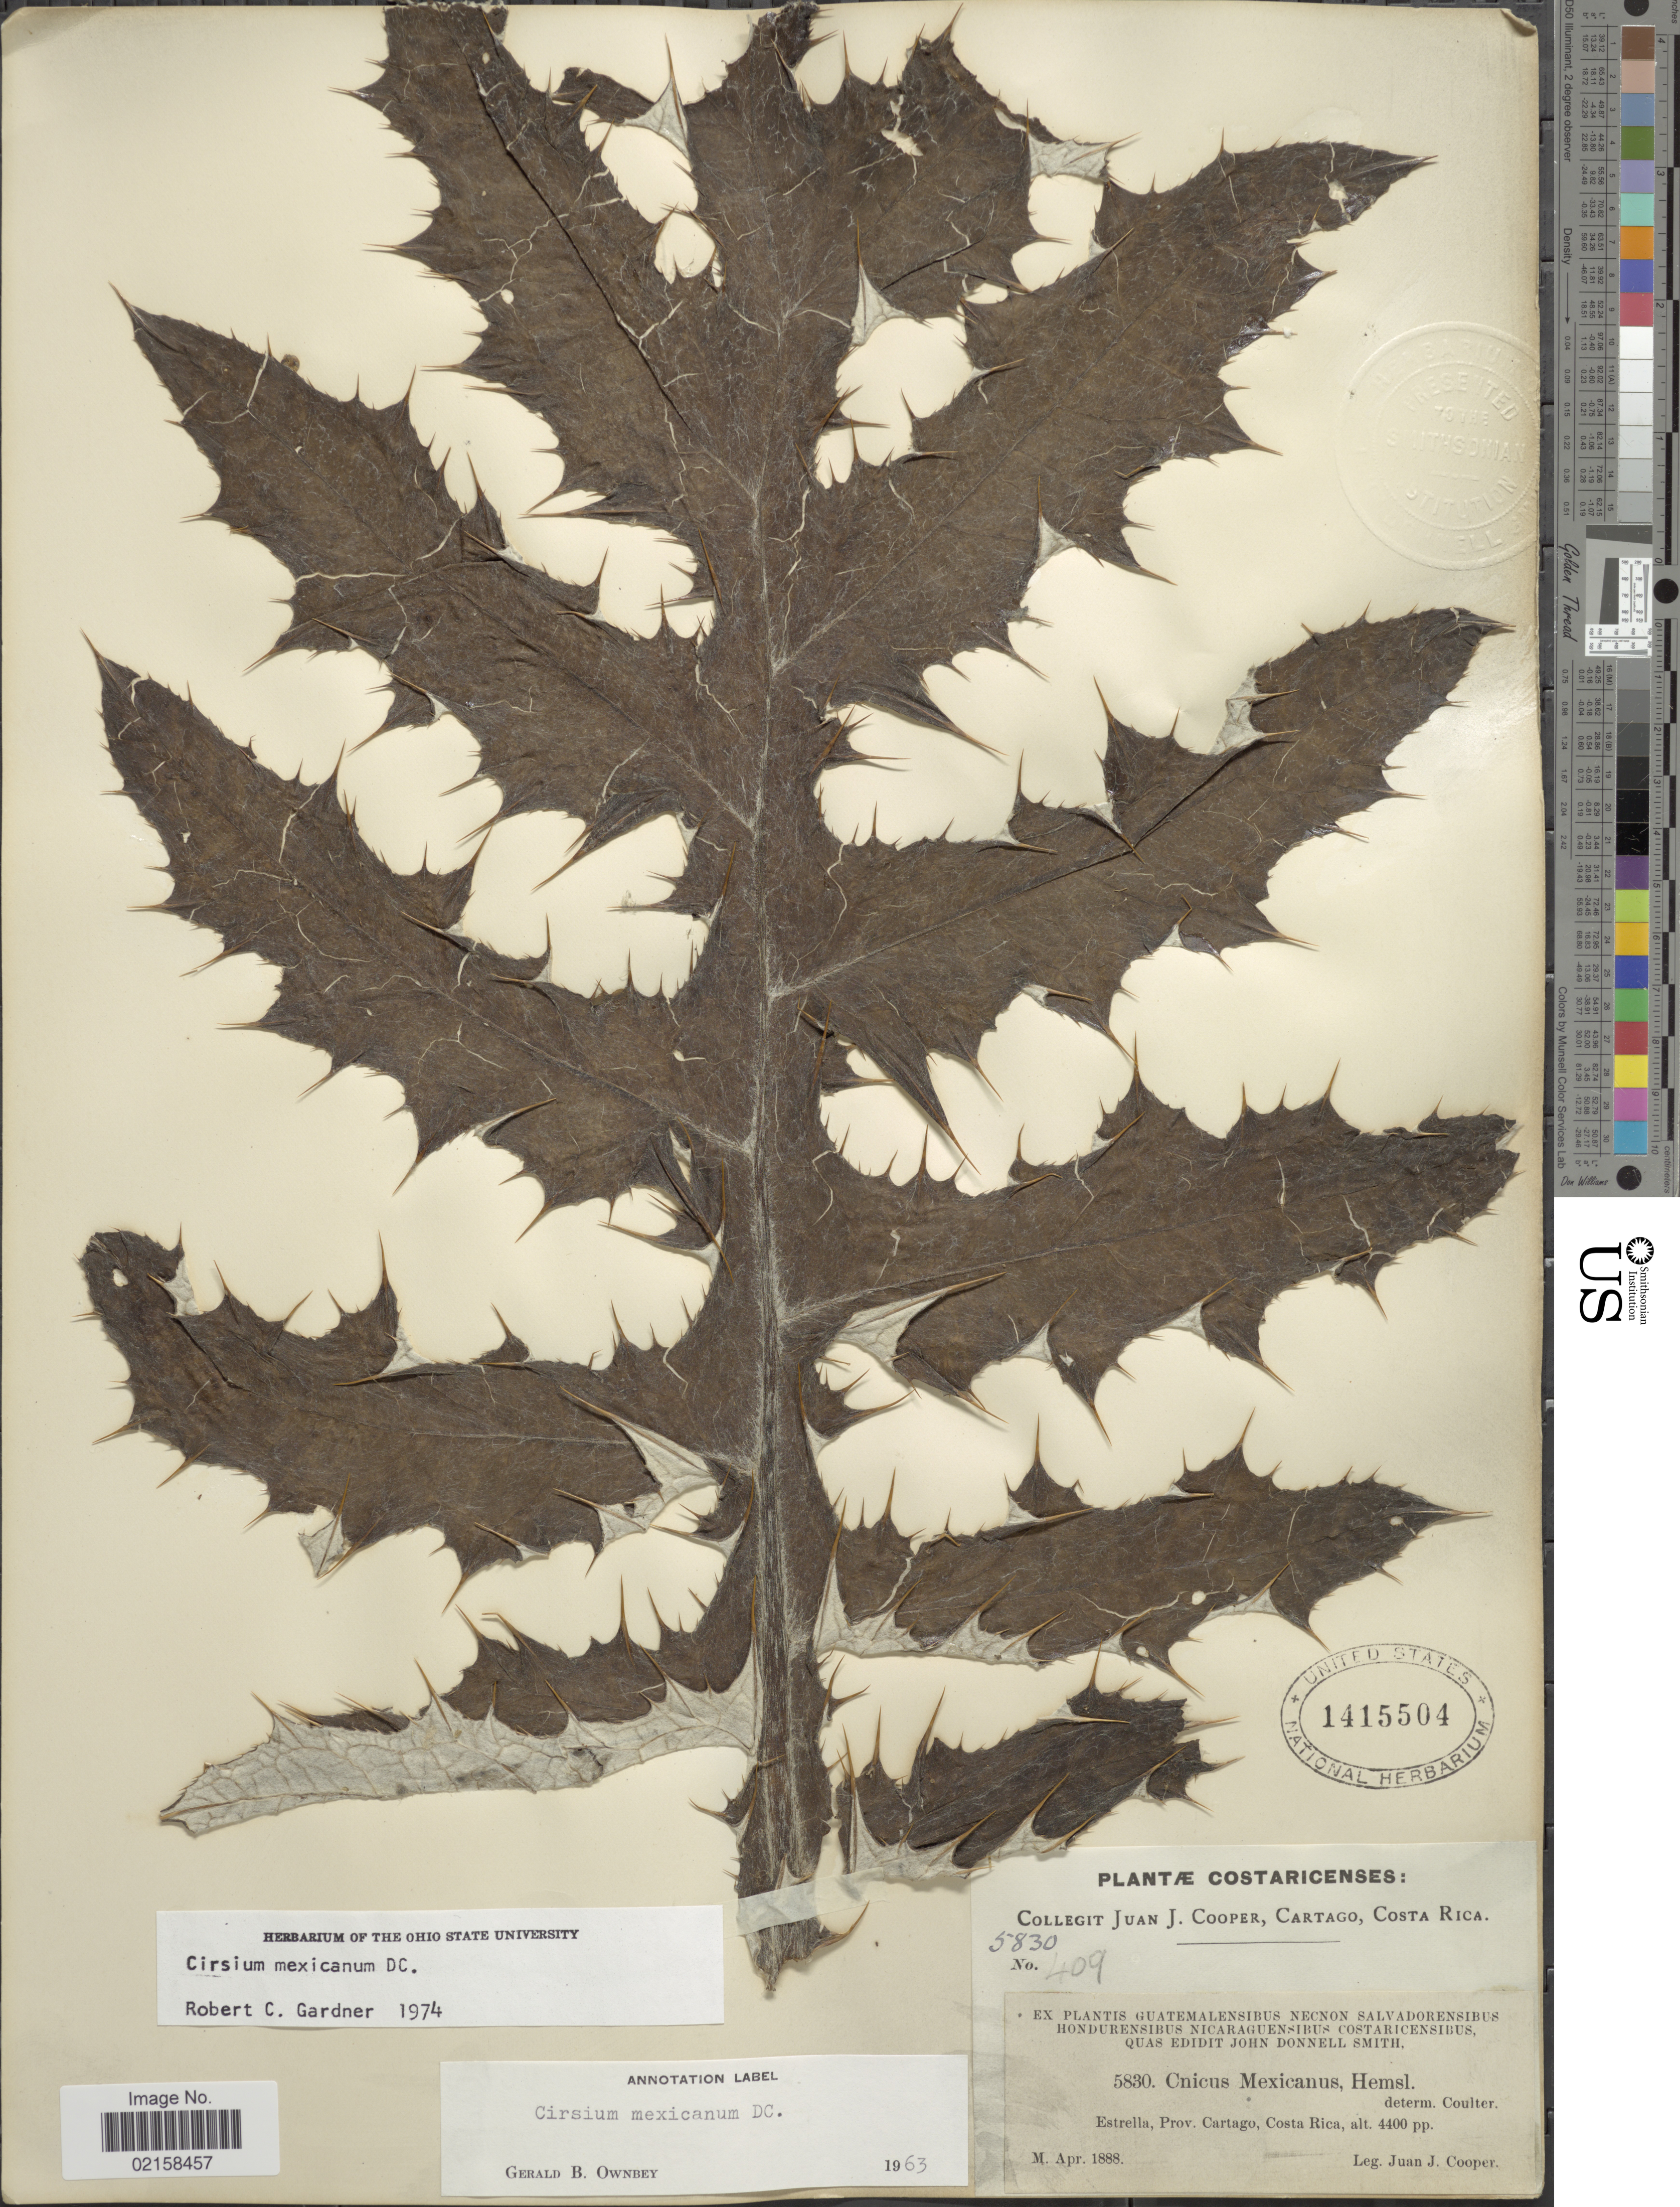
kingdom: Plantae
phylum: Tracheophyta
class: Magnoliopsida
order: Asterales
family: Asteraceae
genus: Cirsium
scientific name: Cirsium mexicanum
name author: DC.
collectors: J. J. Cooper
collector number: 5830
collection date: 1888-04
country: Costa Rica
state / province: Cartago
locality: Estrella.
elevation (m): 1341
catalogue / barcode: US 1415504